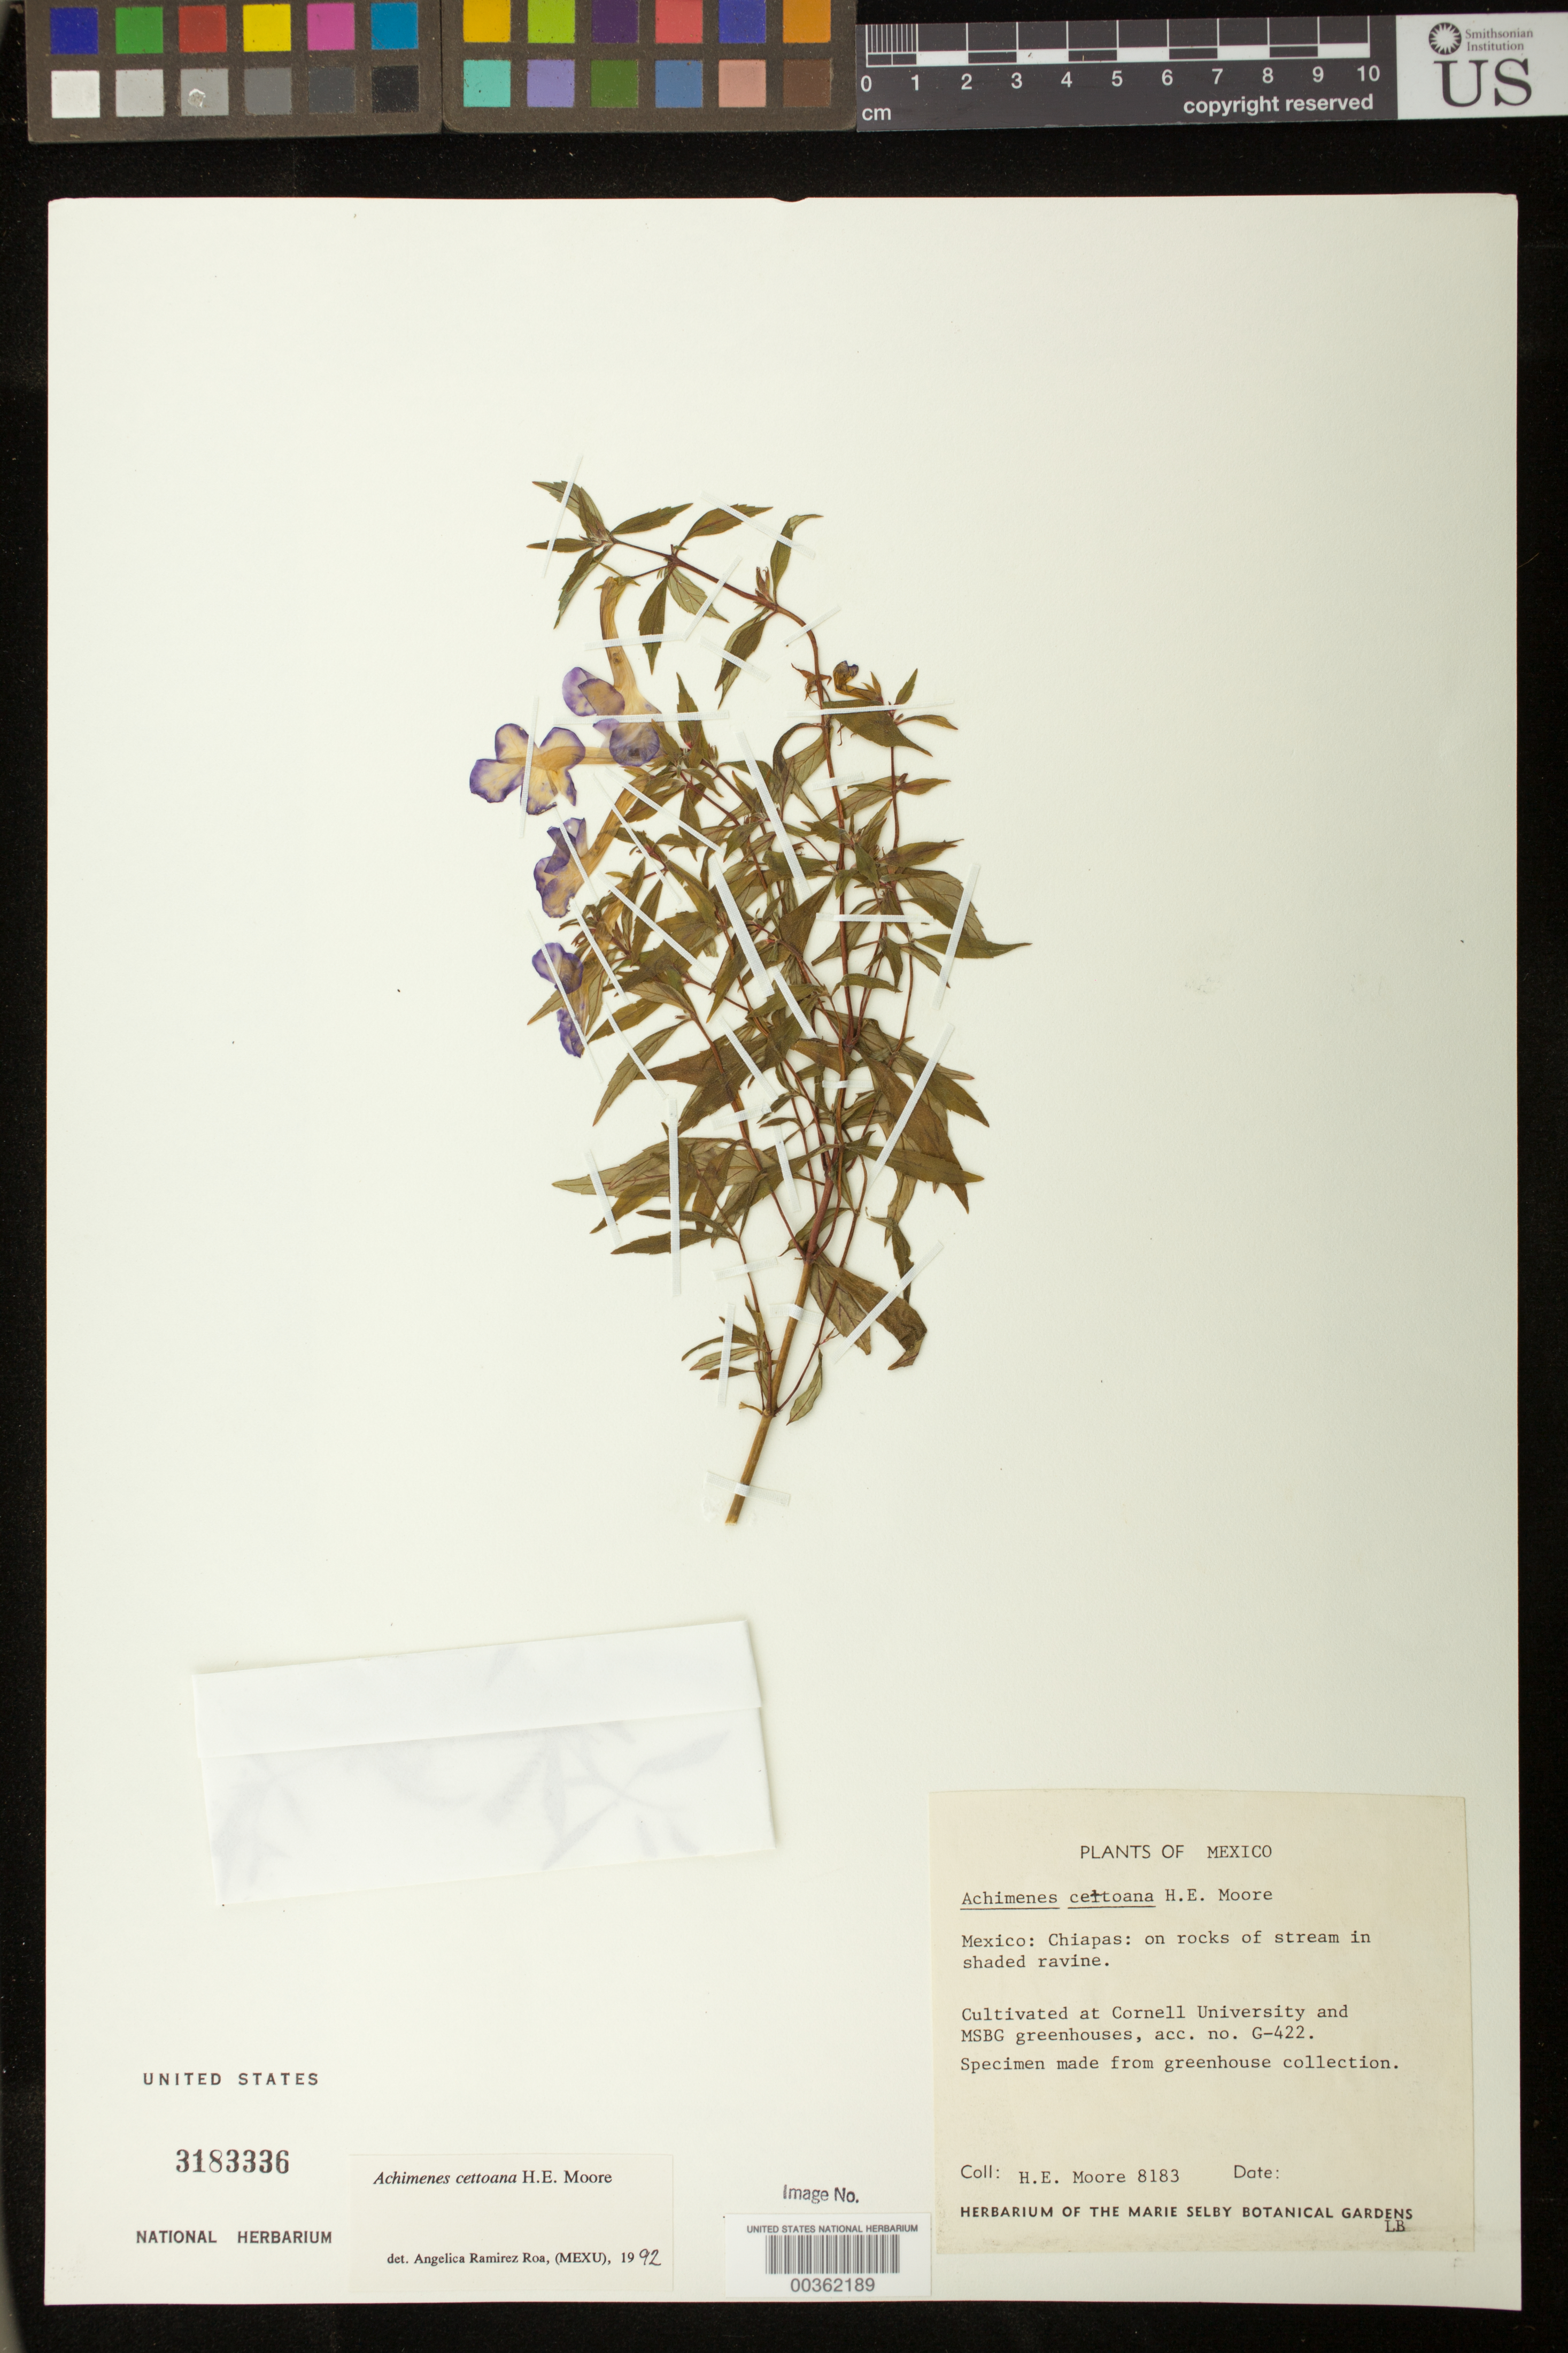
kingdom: Plantae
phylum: Tracheophyta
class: Magnoliopsida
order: Lamiales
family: Gesneriaceae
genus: Achimenes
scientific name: Achimenes cettoana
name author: H.E. Moore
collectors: H. E. Moore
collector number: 8183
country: Mexico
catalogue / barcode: US 3183336